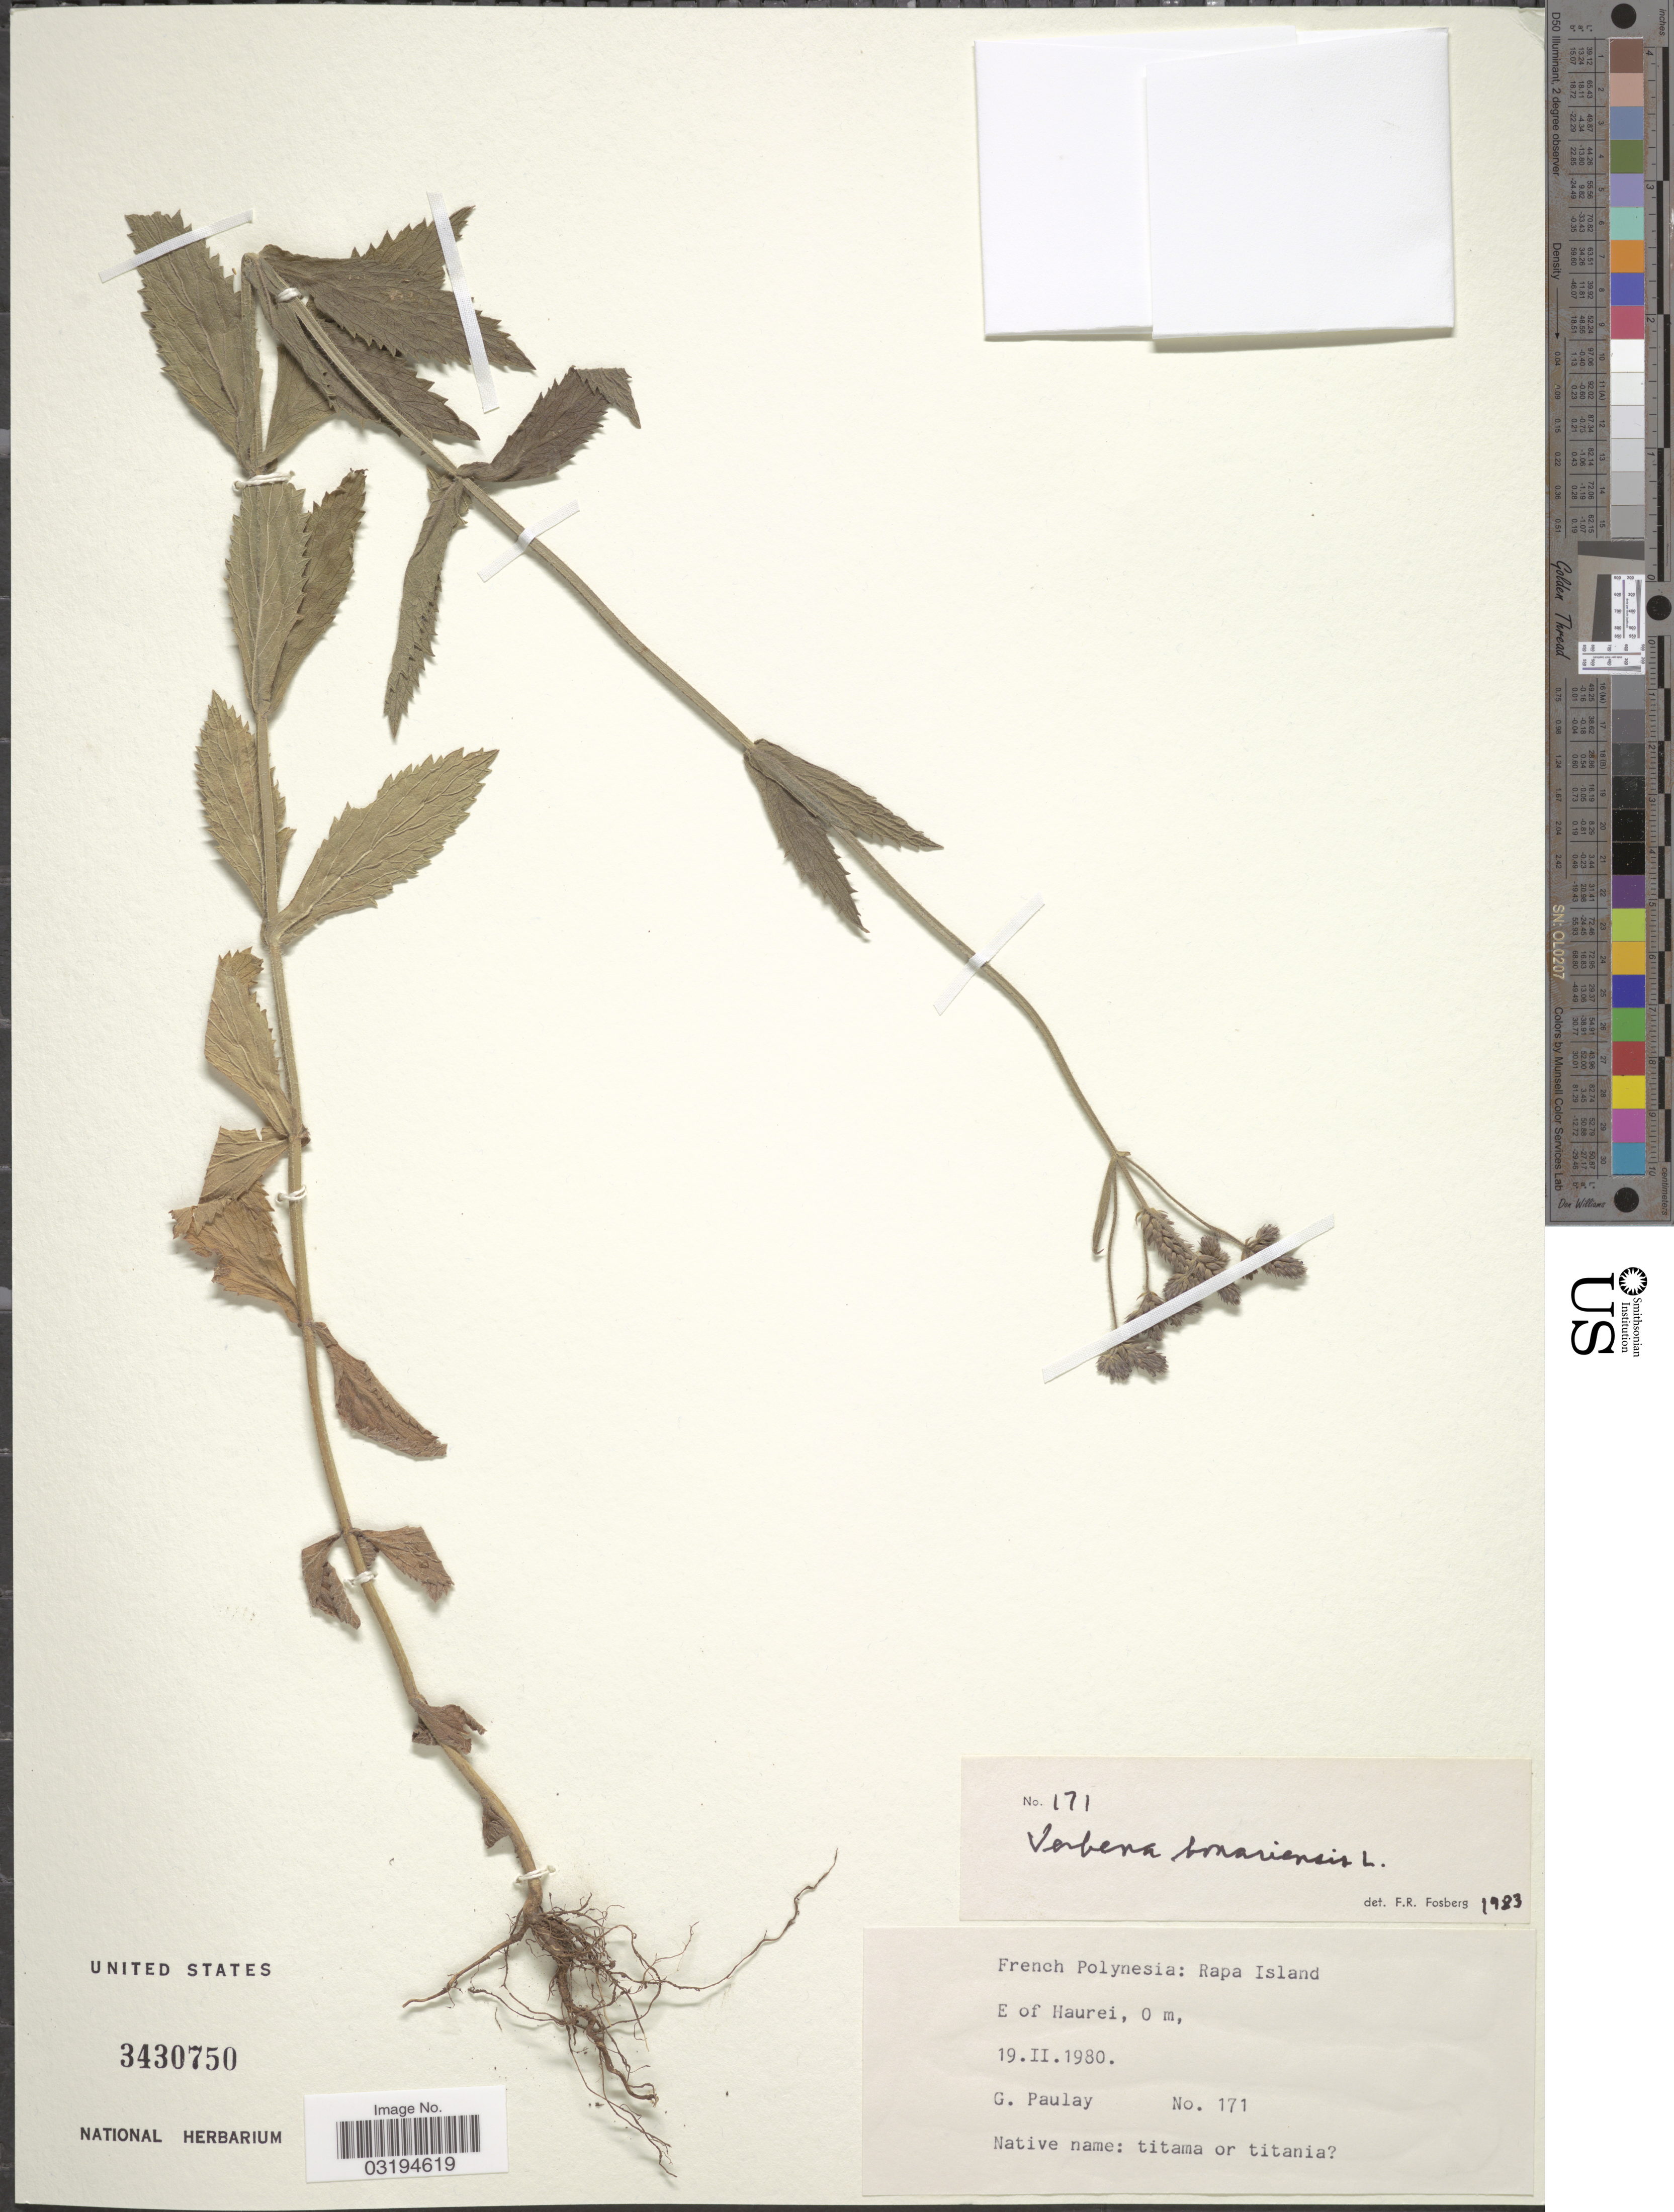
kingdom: Plantae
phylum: Tracheophyta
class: Magnoliopsida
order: Lamiales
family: Verbenaceae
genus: Verbena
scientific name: Verbena bonariensis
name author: L.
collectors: G. Paulay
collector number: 171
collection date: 1980-02-19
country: French Polynesia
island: Rapa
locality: Rapa Island. E of Haurei.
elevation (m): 0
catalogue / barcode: US 3430750